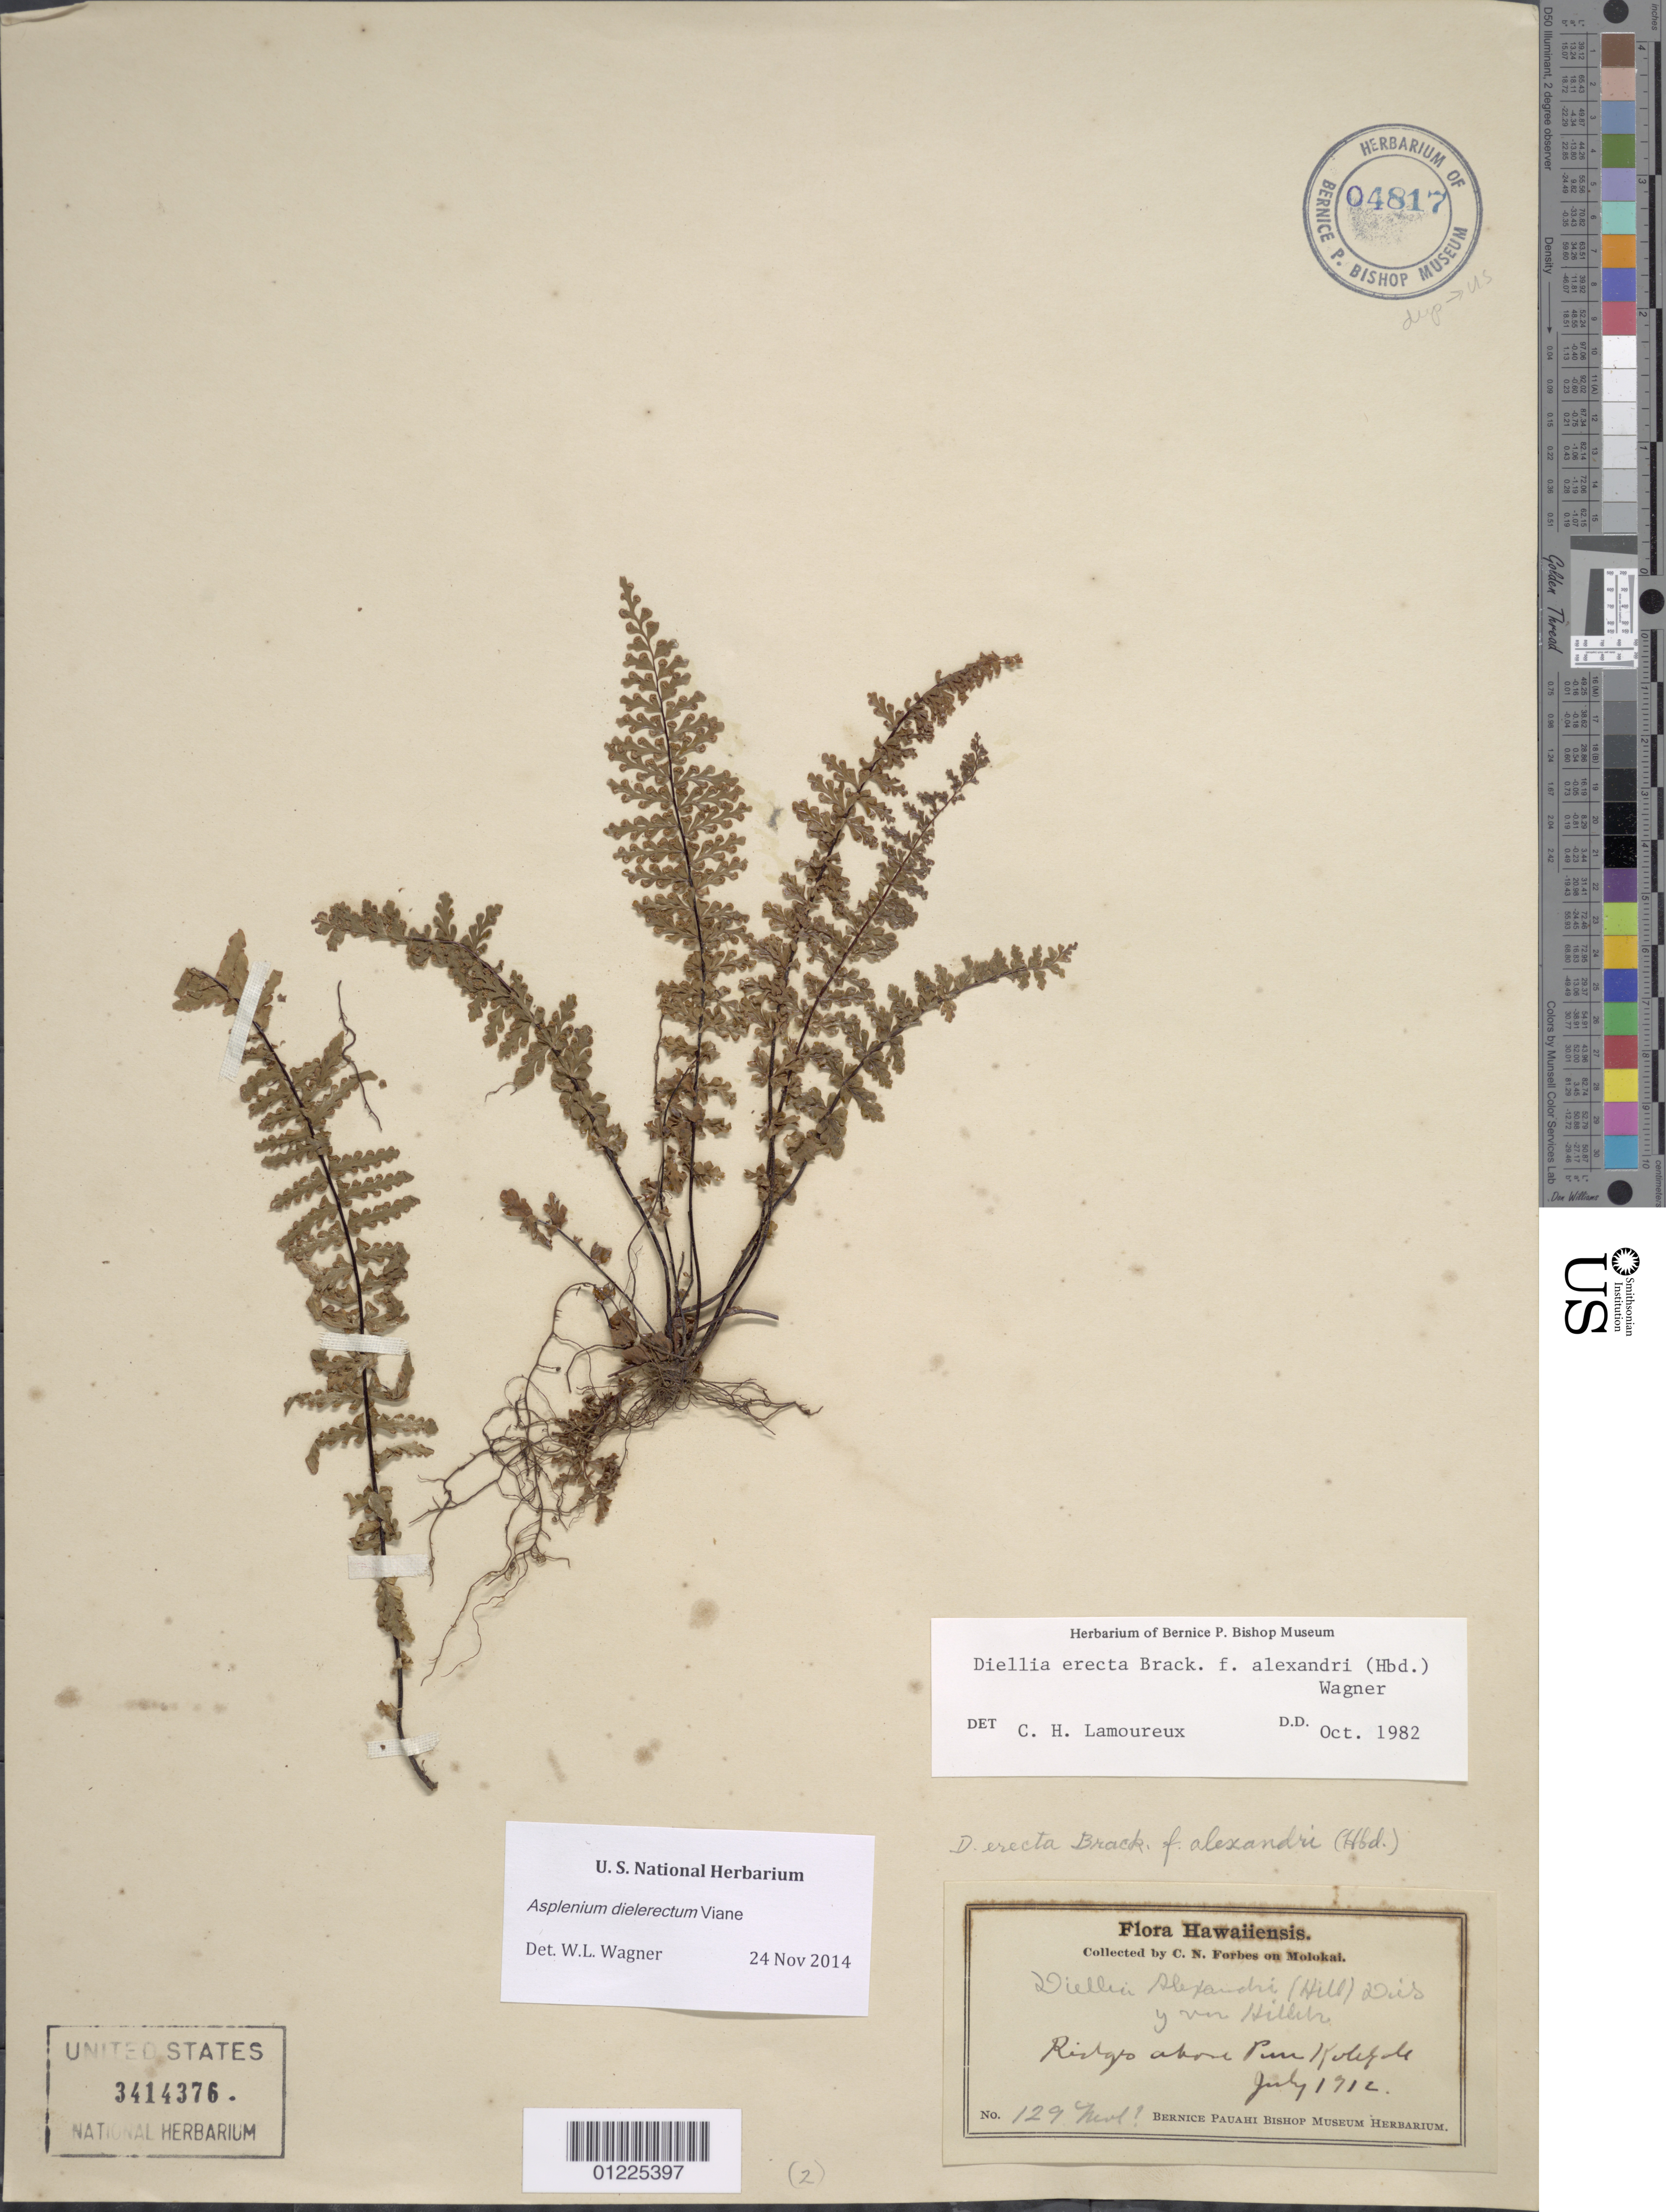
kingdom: Plantae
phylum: Tracheophyta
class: Polypodiopsida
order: Polypodiales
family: Aspleniaceae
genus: Asplenium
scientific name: Asplenium dielerectum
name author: Viane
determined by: Wagner, W. L., (BOT), Smithsonian Institution - National Museum of Natural History (UNITED STATES)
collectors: C. N. Forbes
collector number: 129.Mo.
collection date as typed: Jul 1912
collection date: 1912-07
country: United States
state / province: Hawaii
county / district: Maui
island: Moloka'i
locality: Ridges above Puu Kolekole, Molokai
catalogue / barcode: US 3414376